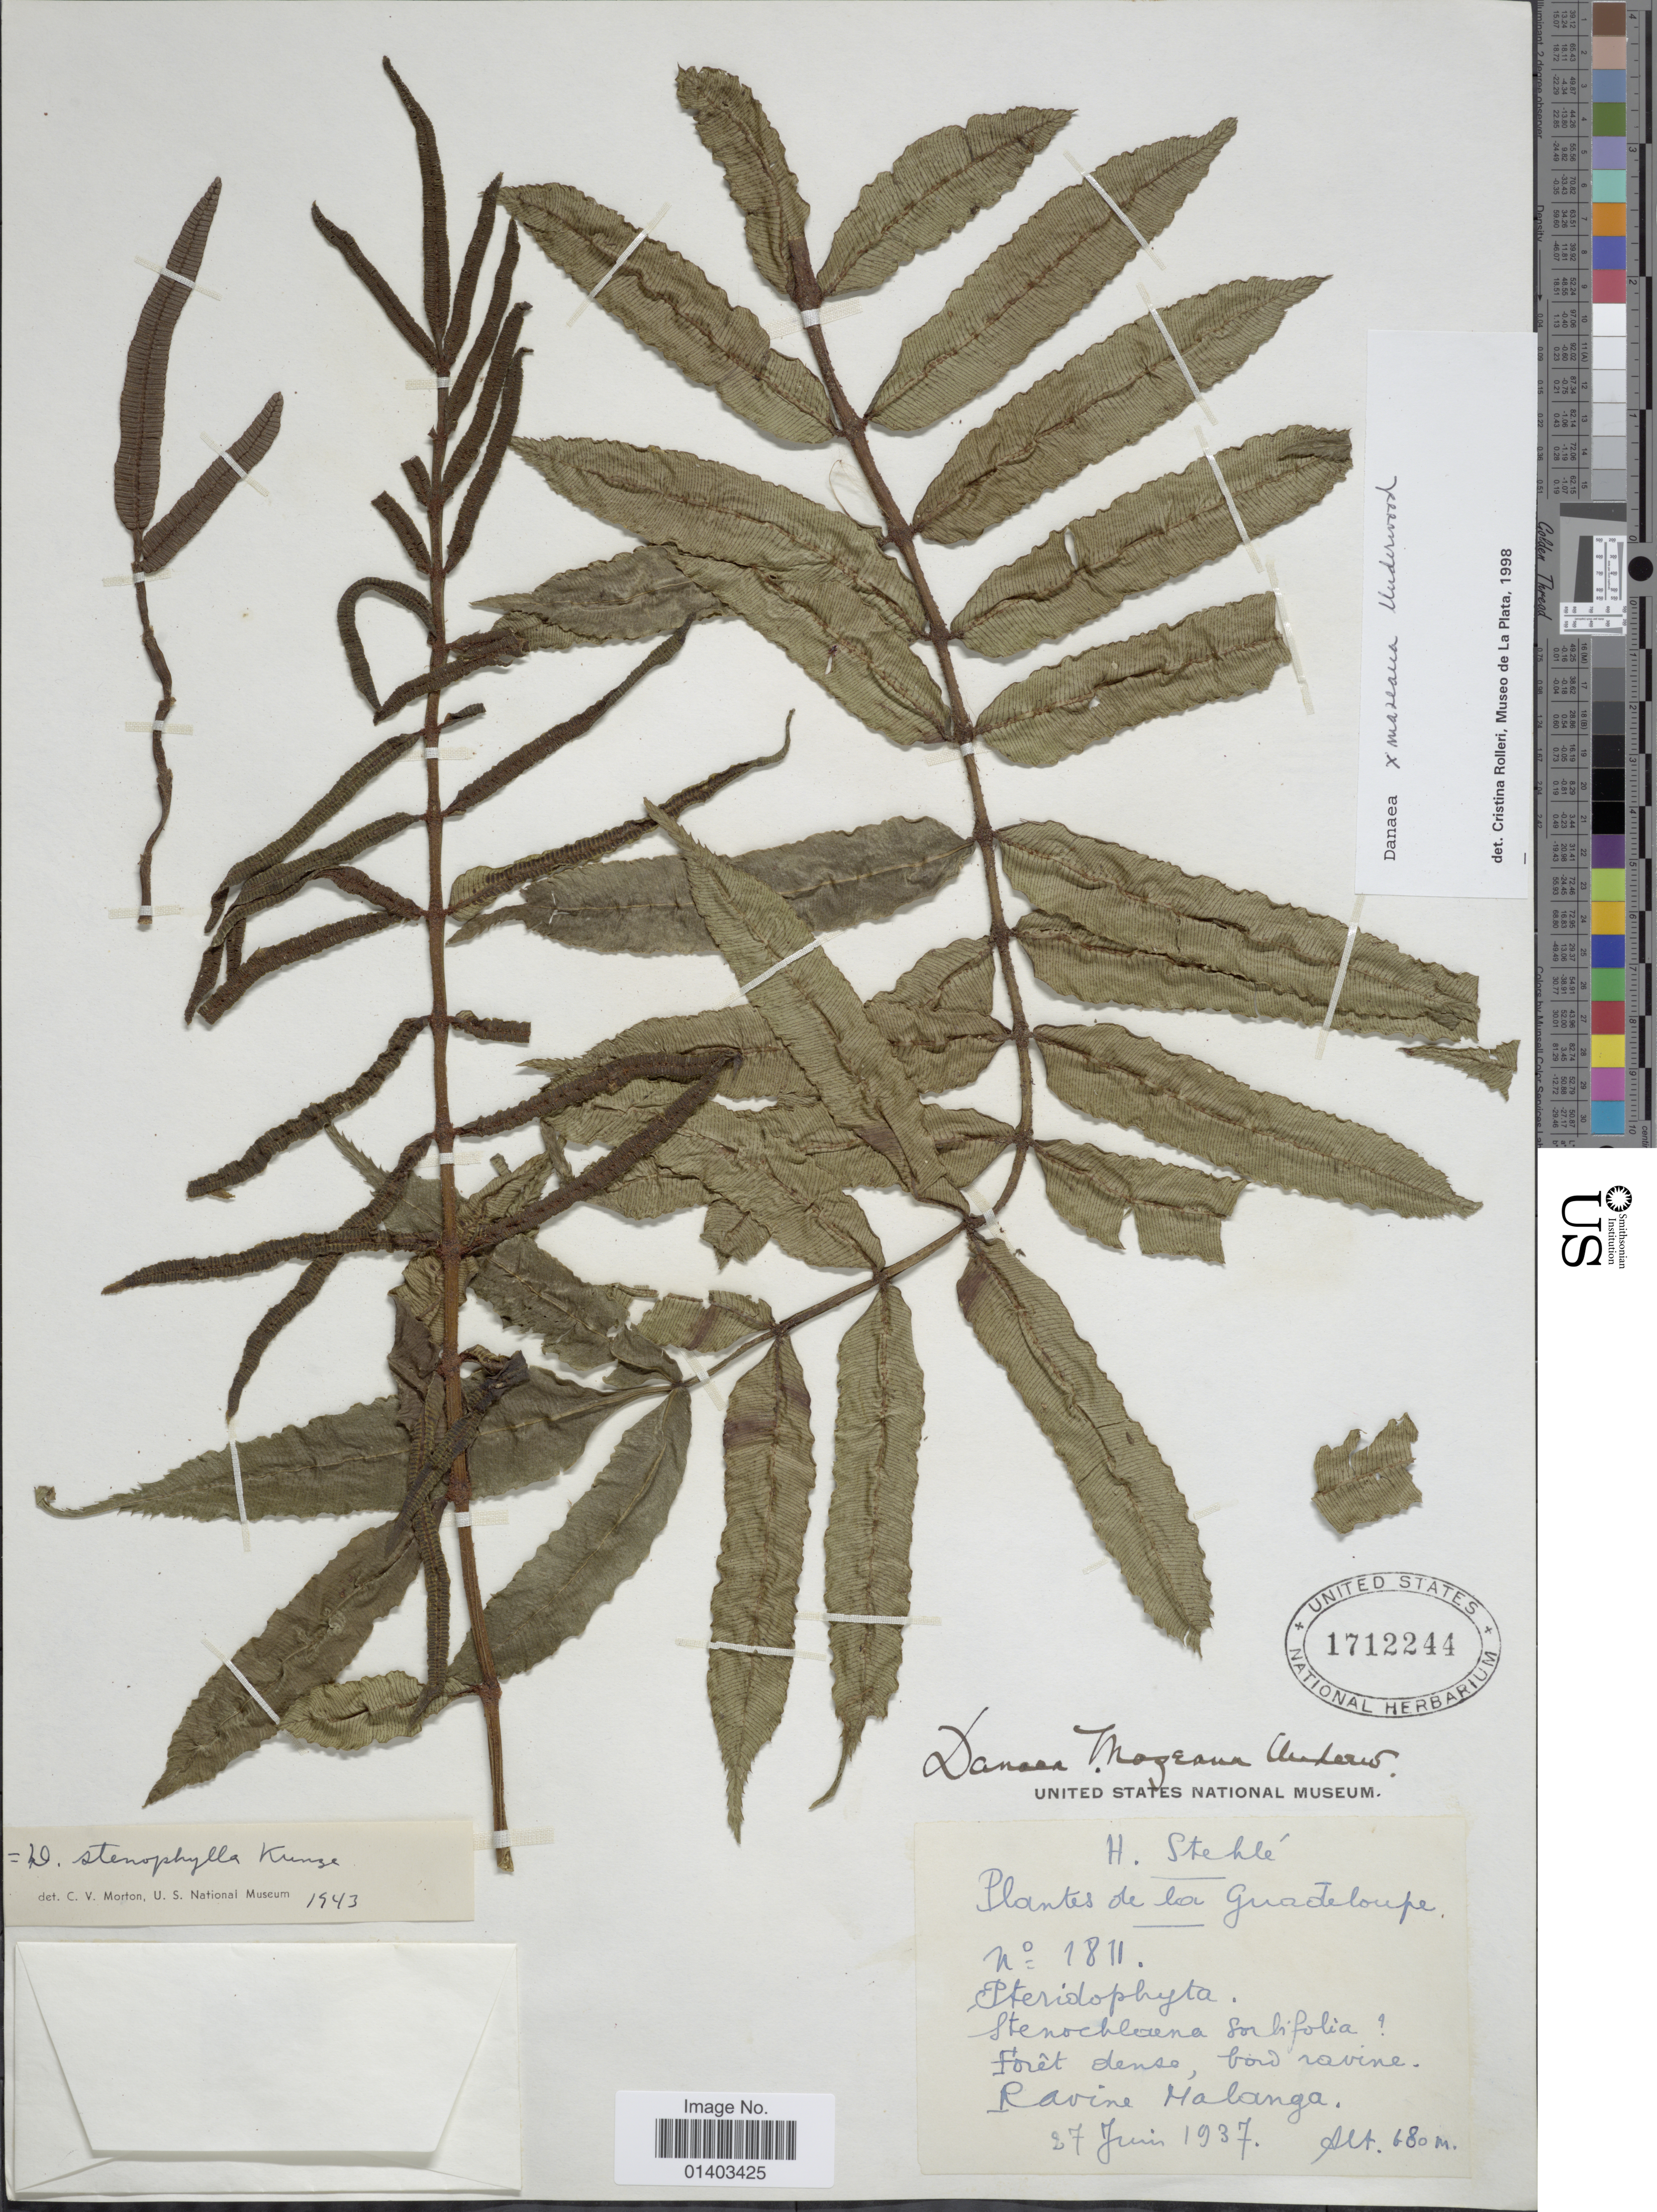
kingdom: Plantae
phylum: Tracheophyta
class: Polypodiopsida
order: Marattiales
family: Marattiaceae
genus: Danaea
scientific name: Danaea x manzeana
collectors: H. Stehlé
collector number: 1811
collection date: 1937-06-27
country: Guadeloupe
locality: Forêt dense, bord ravine. Ravine Malanga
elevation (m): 680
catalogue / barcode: US 1712244